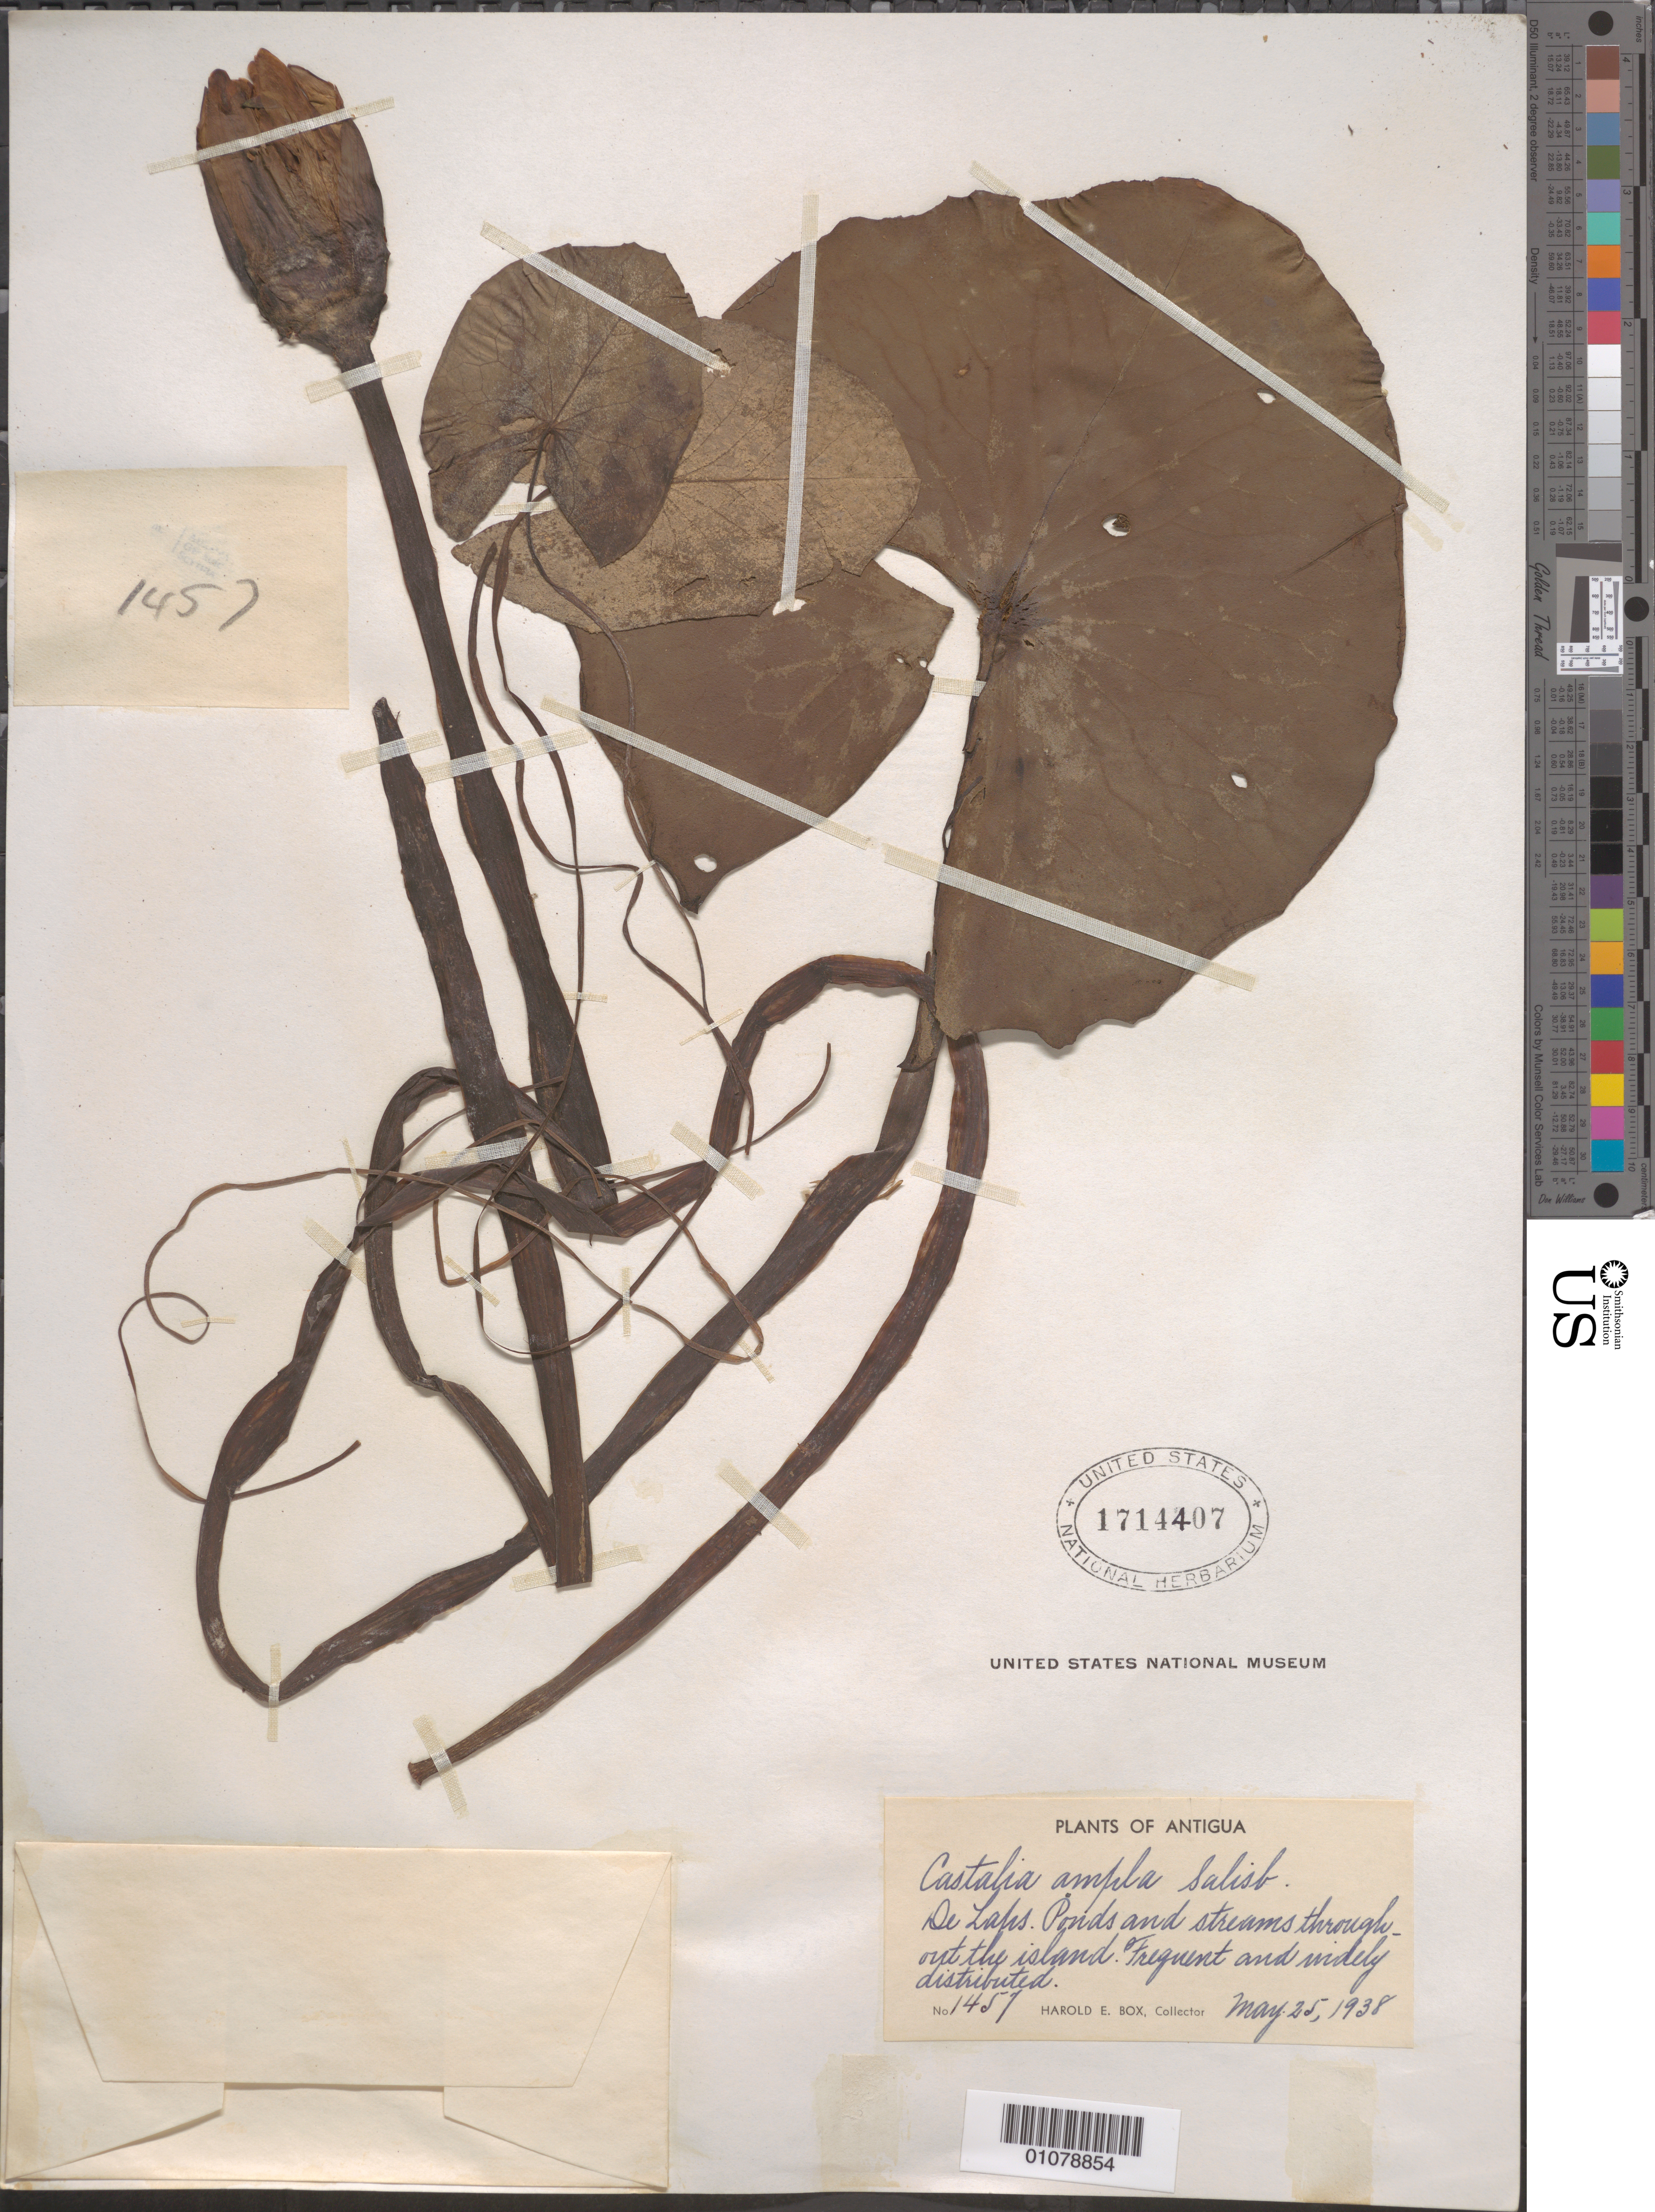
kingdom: Plantae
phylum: Tracheophyta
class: Magnoliopsida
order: Nymphaeales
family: Nymphaeaceae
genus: Nymphaea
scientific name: Nymphaea ampla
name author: (Salisb.) DC.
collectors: H. E. Box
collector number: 1457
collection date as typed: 25 May 1938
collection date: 1938-05-25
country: Antigua and Barbuda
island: Antigua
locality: De Laps.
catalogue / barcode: US 1714407